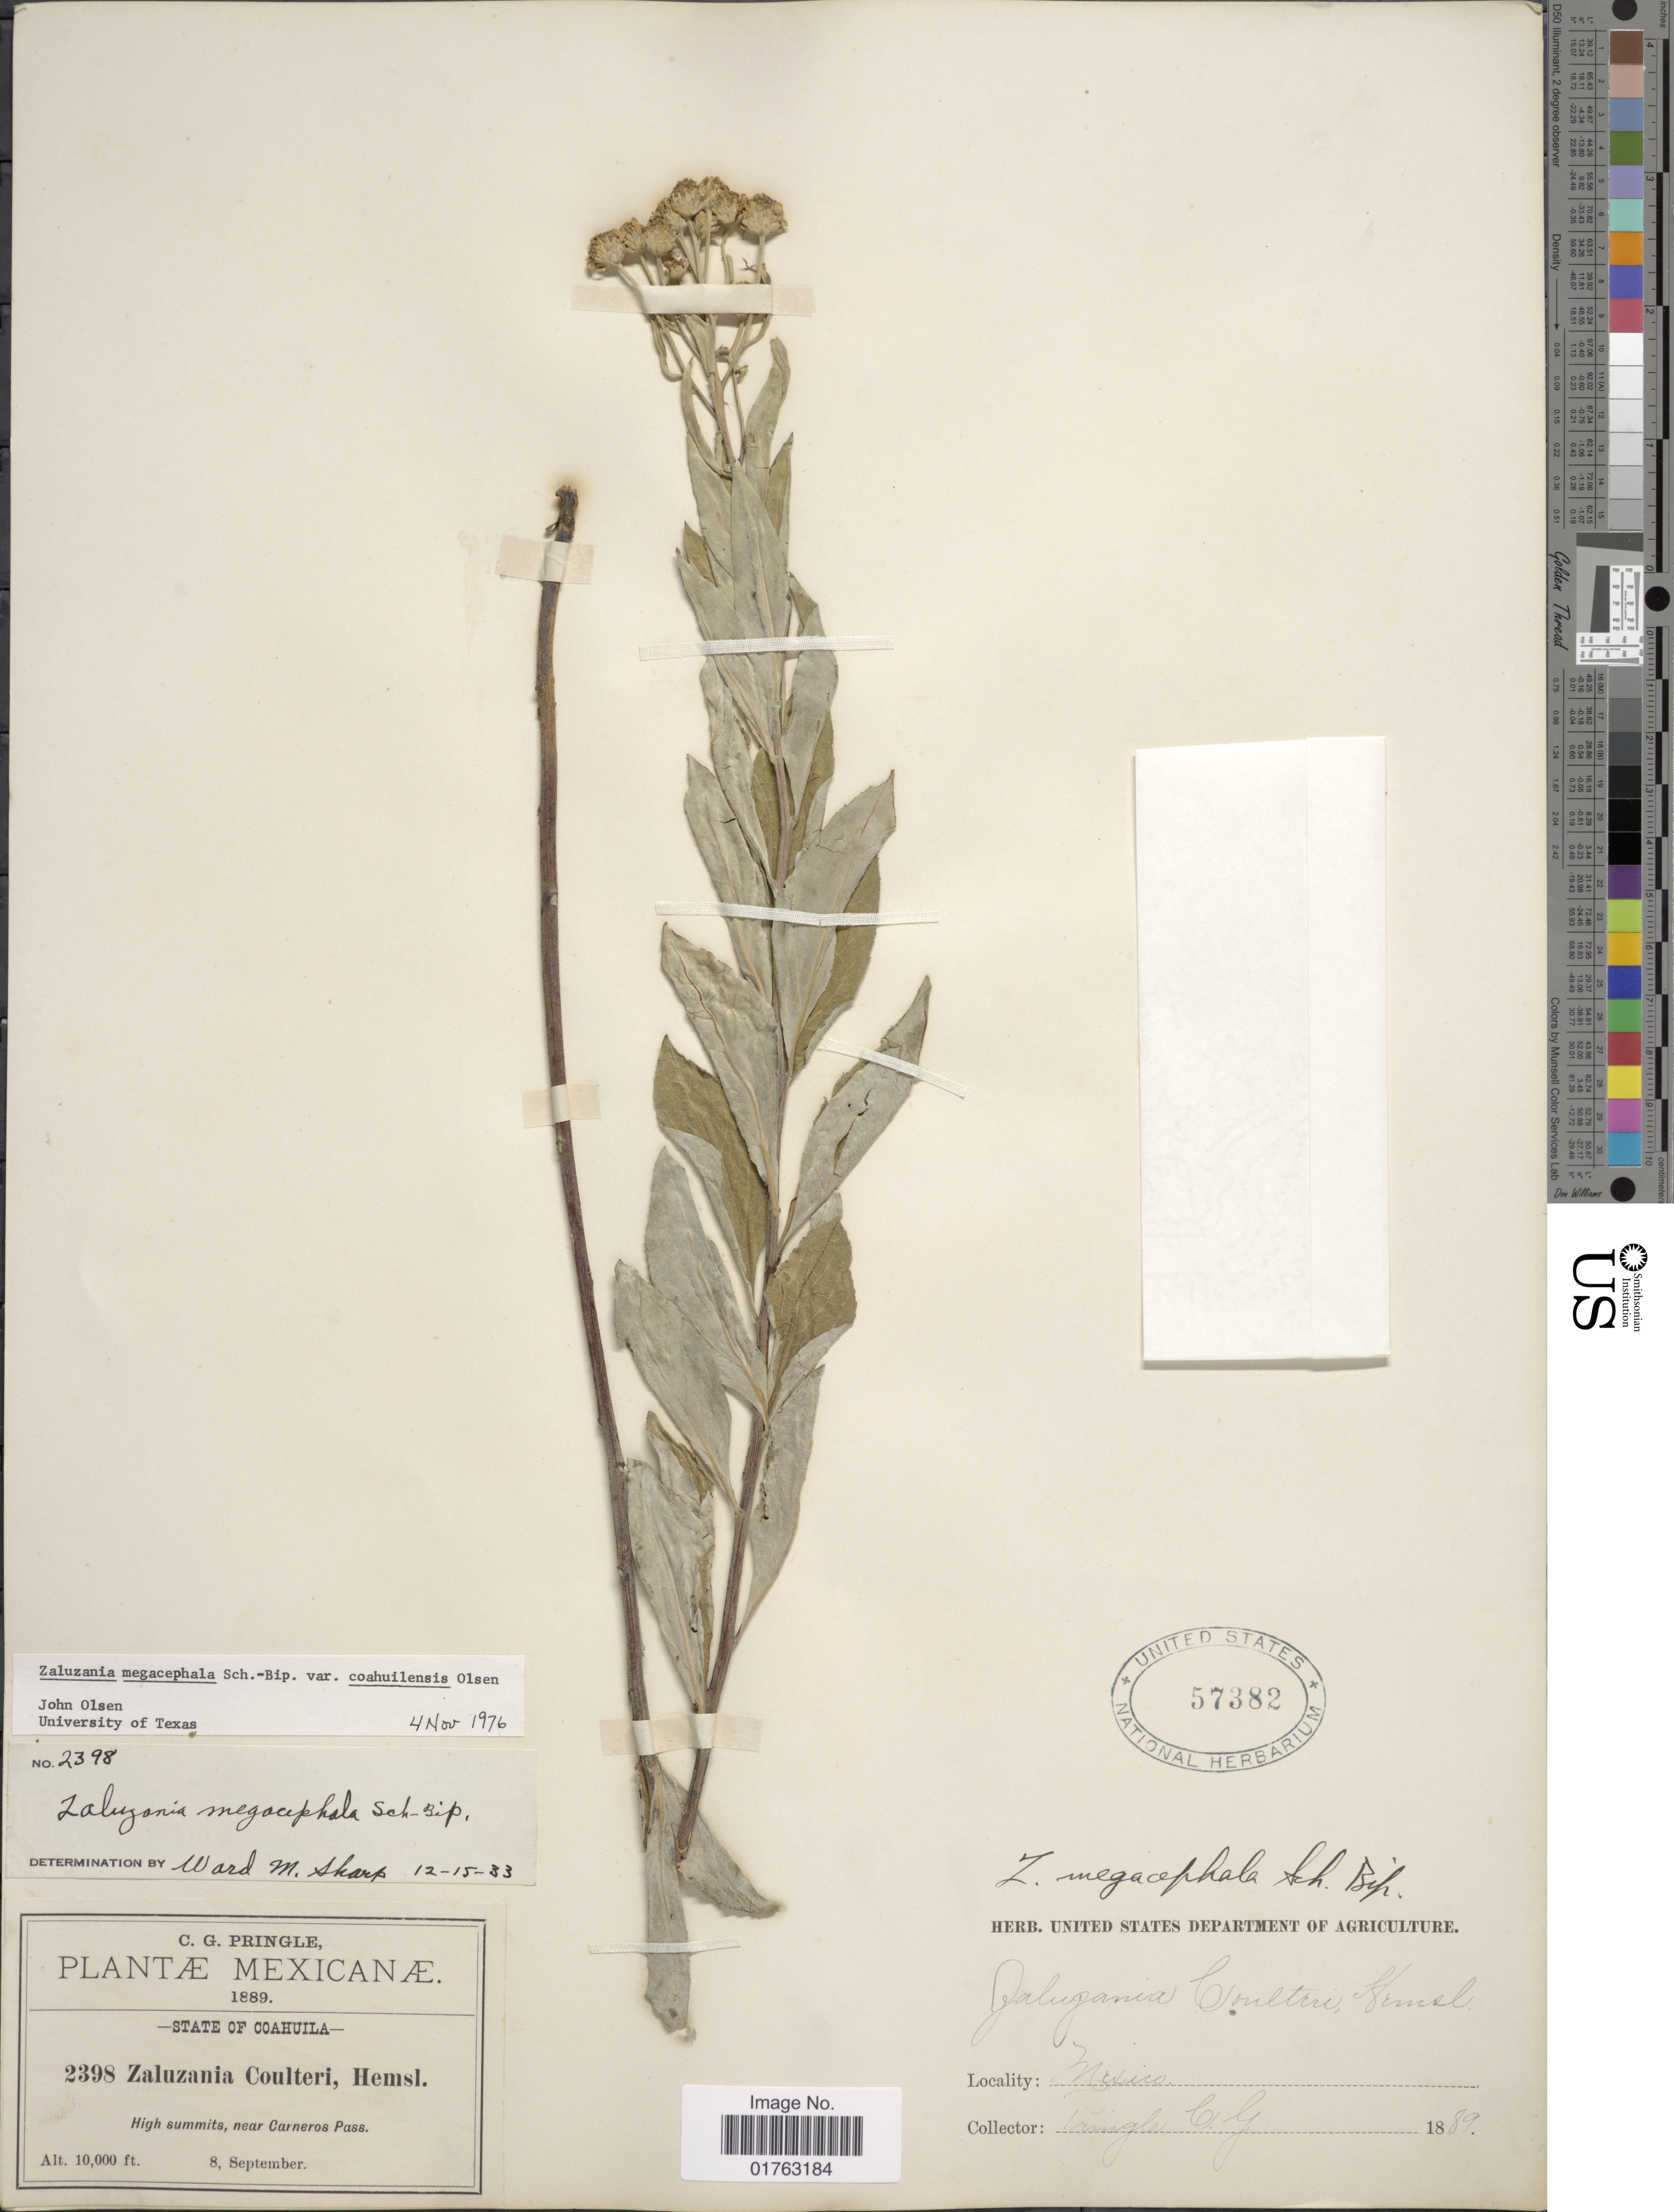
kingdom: Plantae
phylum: Tracheophyta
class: Magnoliopsida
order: Asterales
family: Asteraceae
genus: Zaluzania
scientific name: Zaluzania megacephala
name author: Sch. Bip.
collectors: C. G. Pringle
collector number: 2398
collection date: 1889-09-08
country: Mexico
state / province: Coahuila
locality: High summit, near Carneros Pass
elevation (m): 3048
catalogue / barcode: US 57382